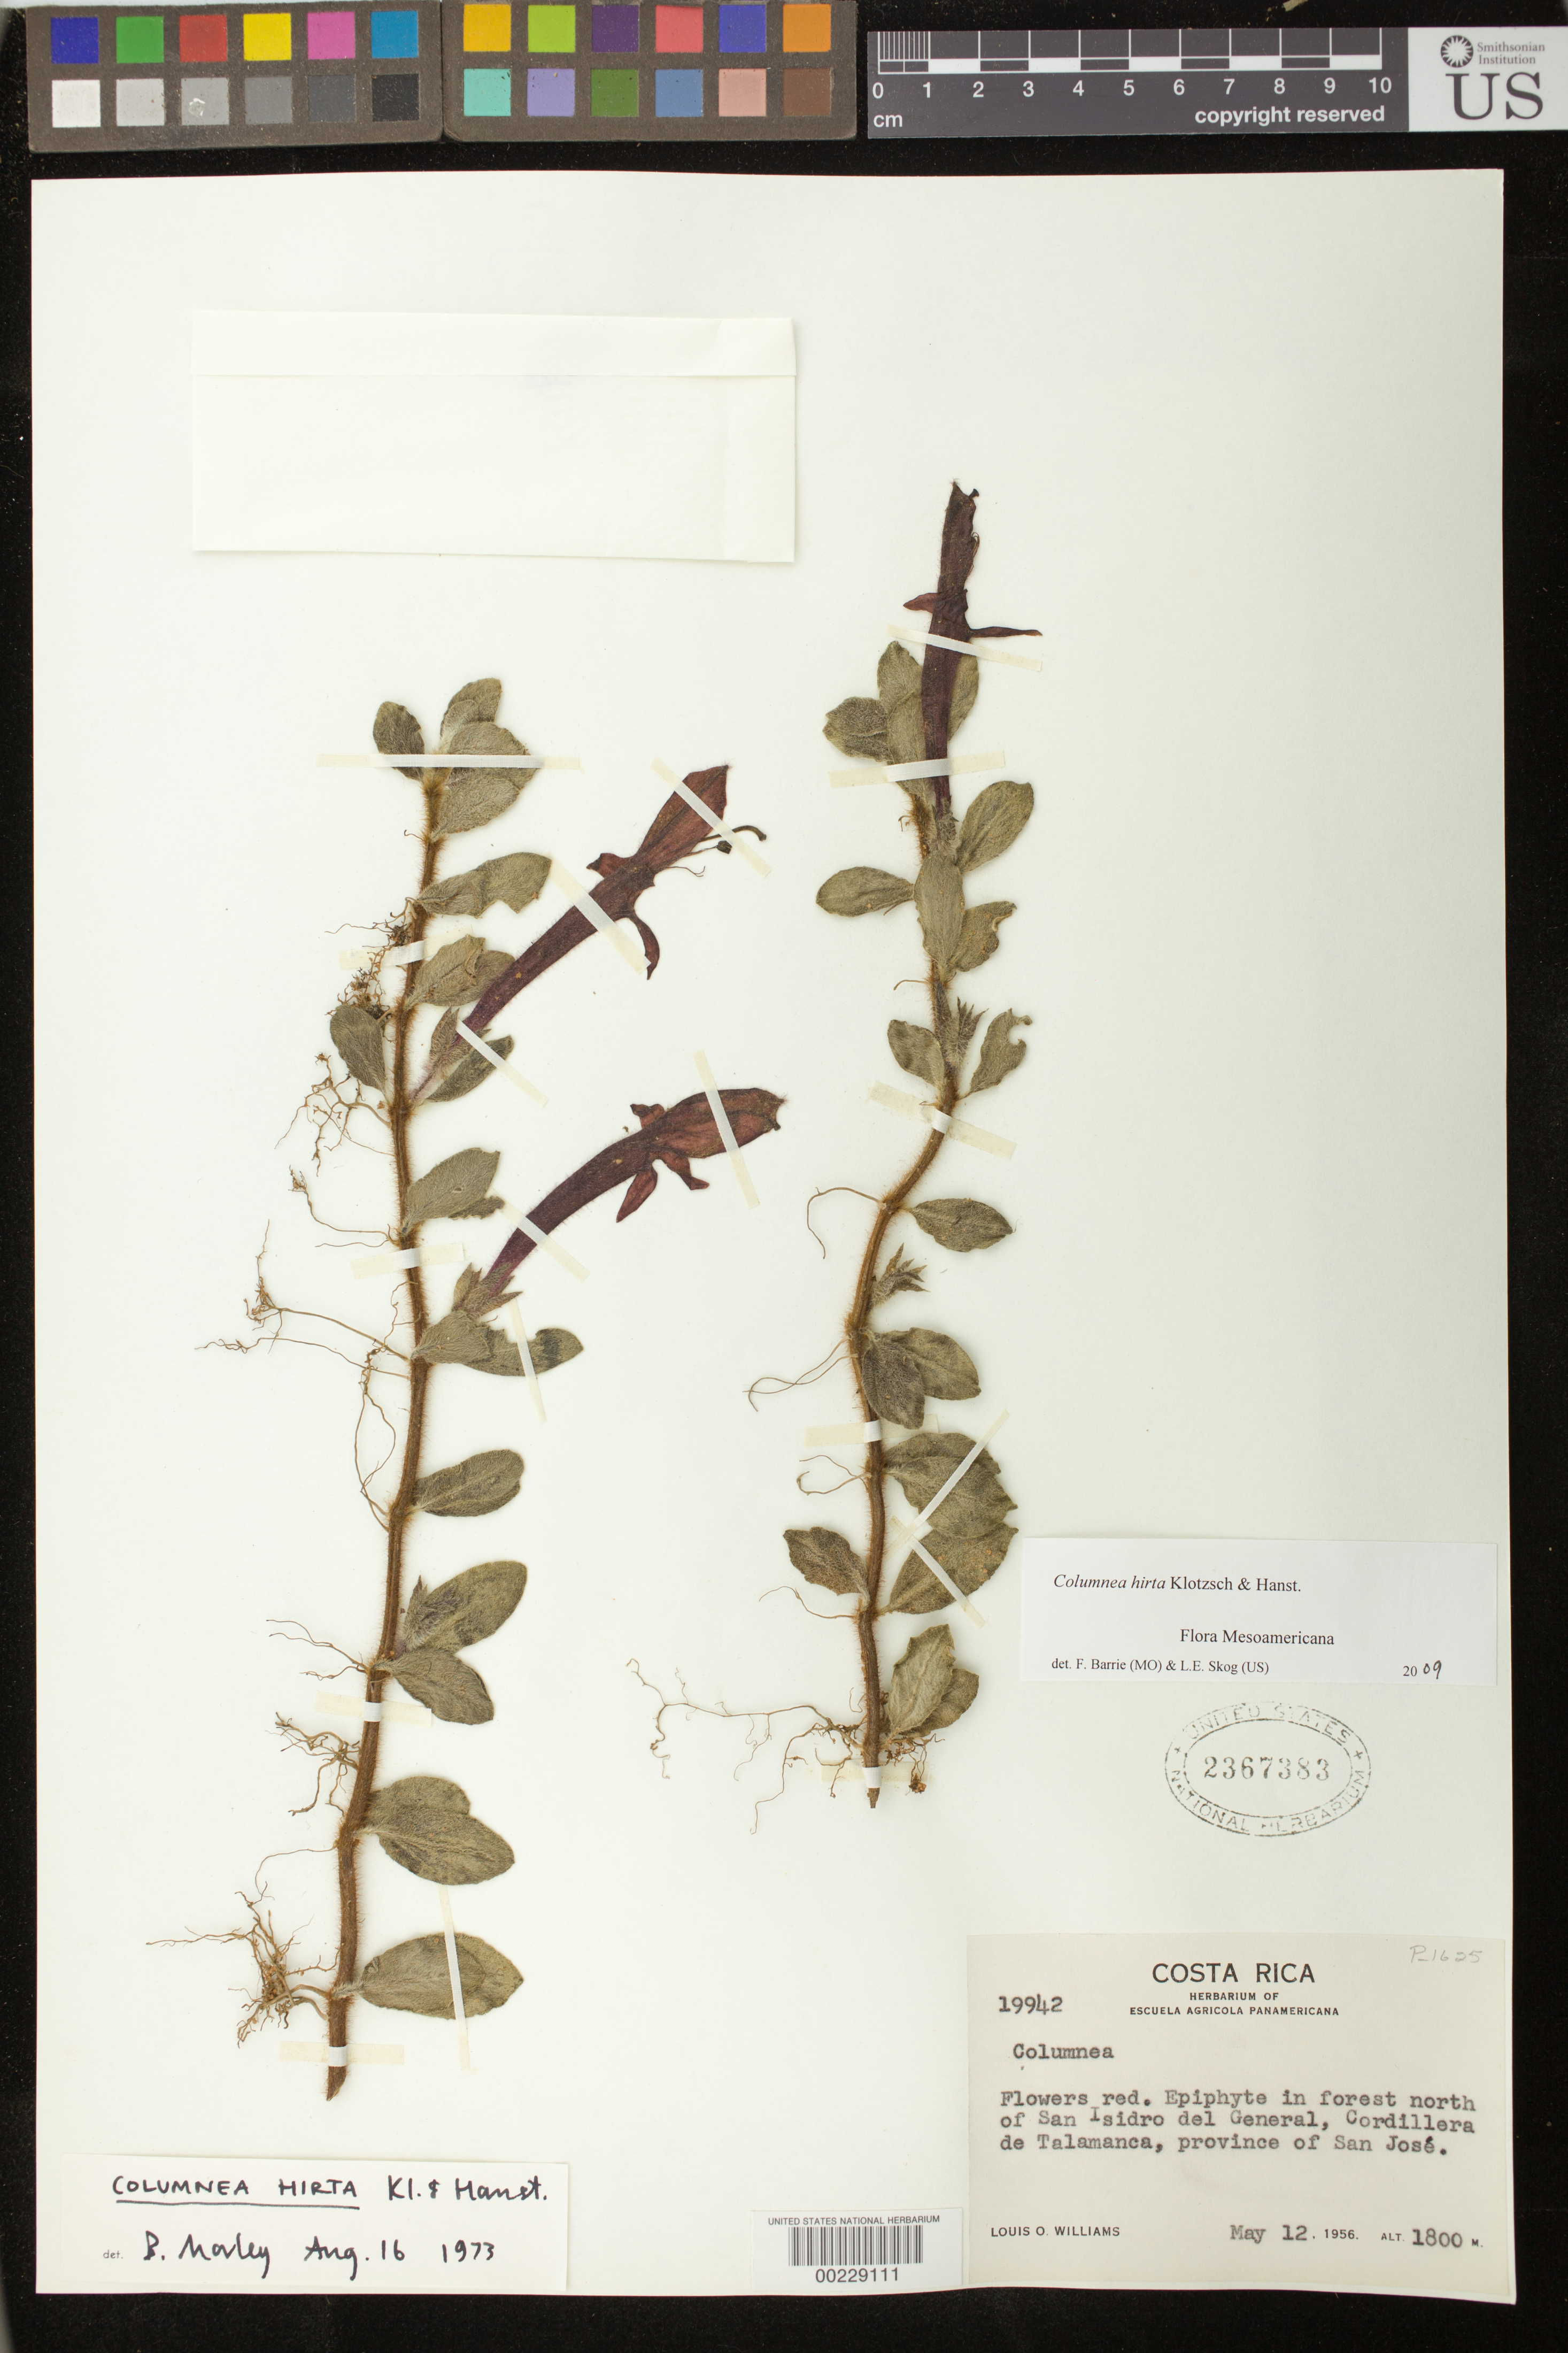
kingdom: Plantae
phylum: Tracheophyta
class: Magnoliopsida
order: Lamiales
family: Gesneriaceae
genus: Columnea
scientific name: Columnea hirta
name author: Klotzsch & Hanst.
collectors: L. O. Williams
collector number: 19942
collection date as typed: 12 May 1956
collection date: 1956-05-12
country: Costa Rica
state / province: San José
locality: N of San Isidro del General, Cordillera de Talamanca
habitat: In forest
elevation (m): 1800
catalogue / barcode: US 2367383